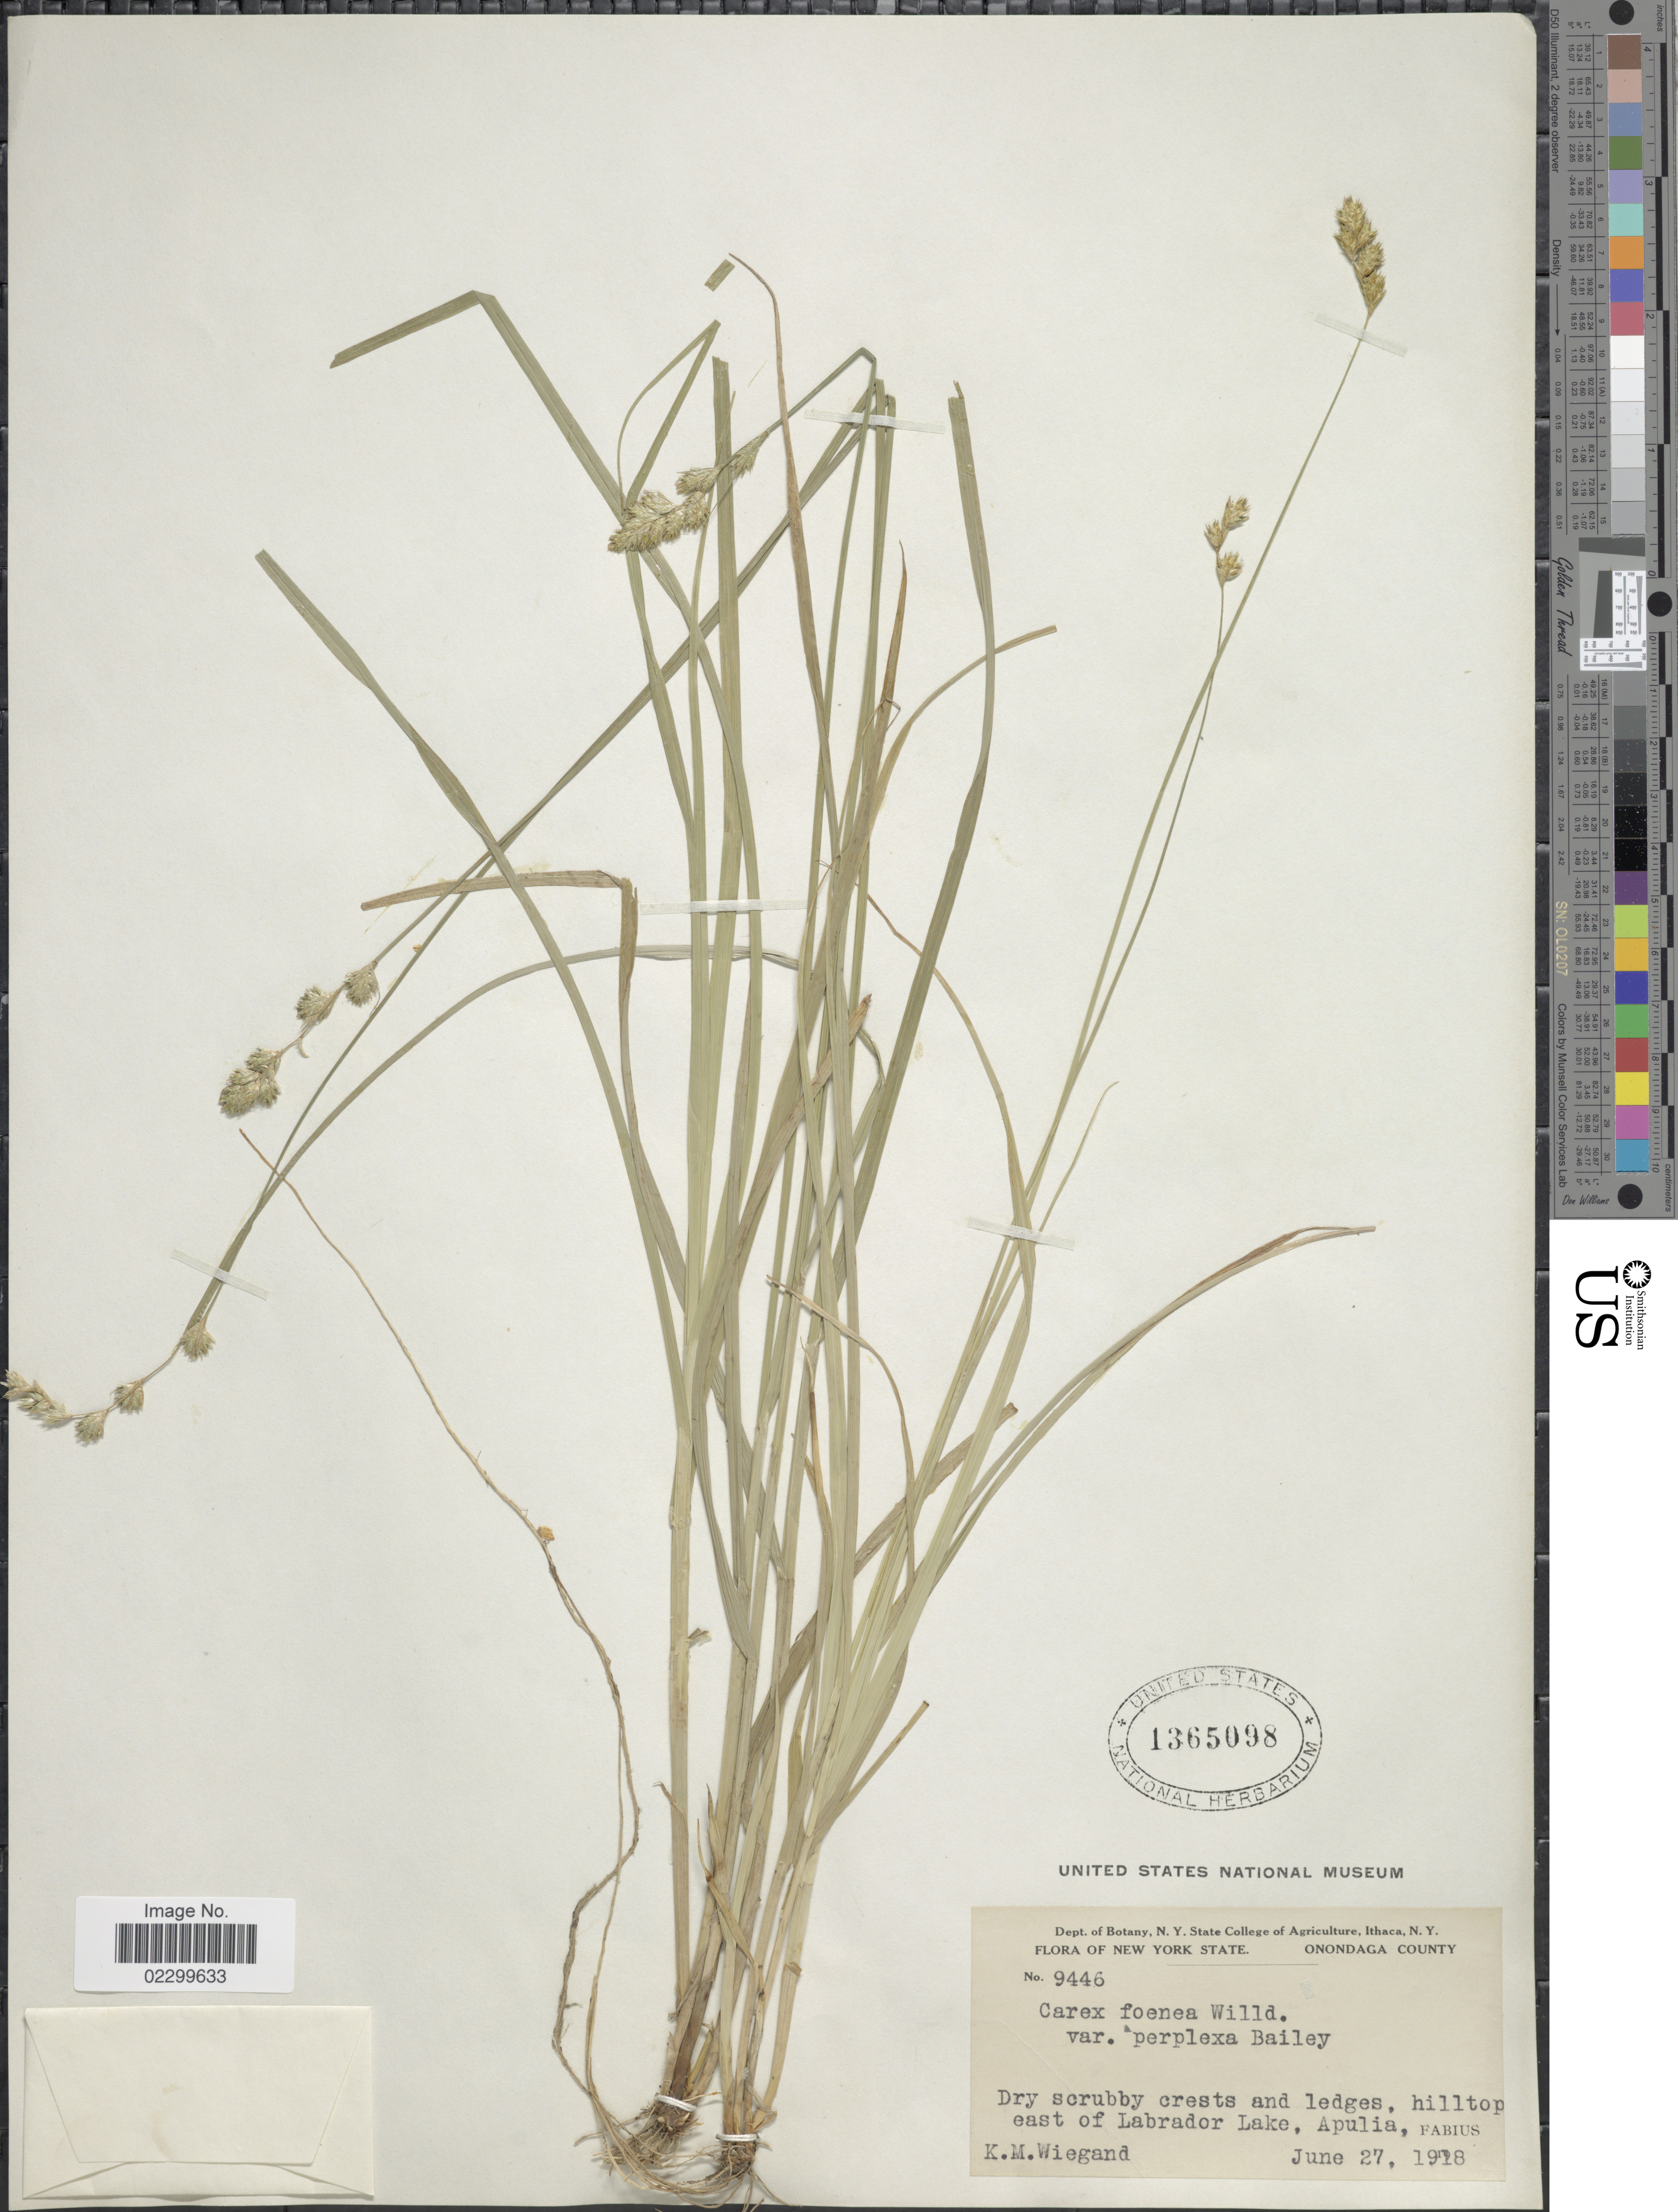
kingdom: Plantae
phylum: Tracheophyta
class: Liliopsida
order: Poales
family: Cyperaceae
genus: Carex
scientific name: Carex argyrantha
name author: Tuck. ex Boott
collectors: K. M. Wiegand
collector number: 9446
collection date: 1918-06-27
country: United States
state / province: New York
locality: Onondaga County, hilltop east of Labrador Lake, Apulia, Fabius.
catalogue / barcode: US 1365098